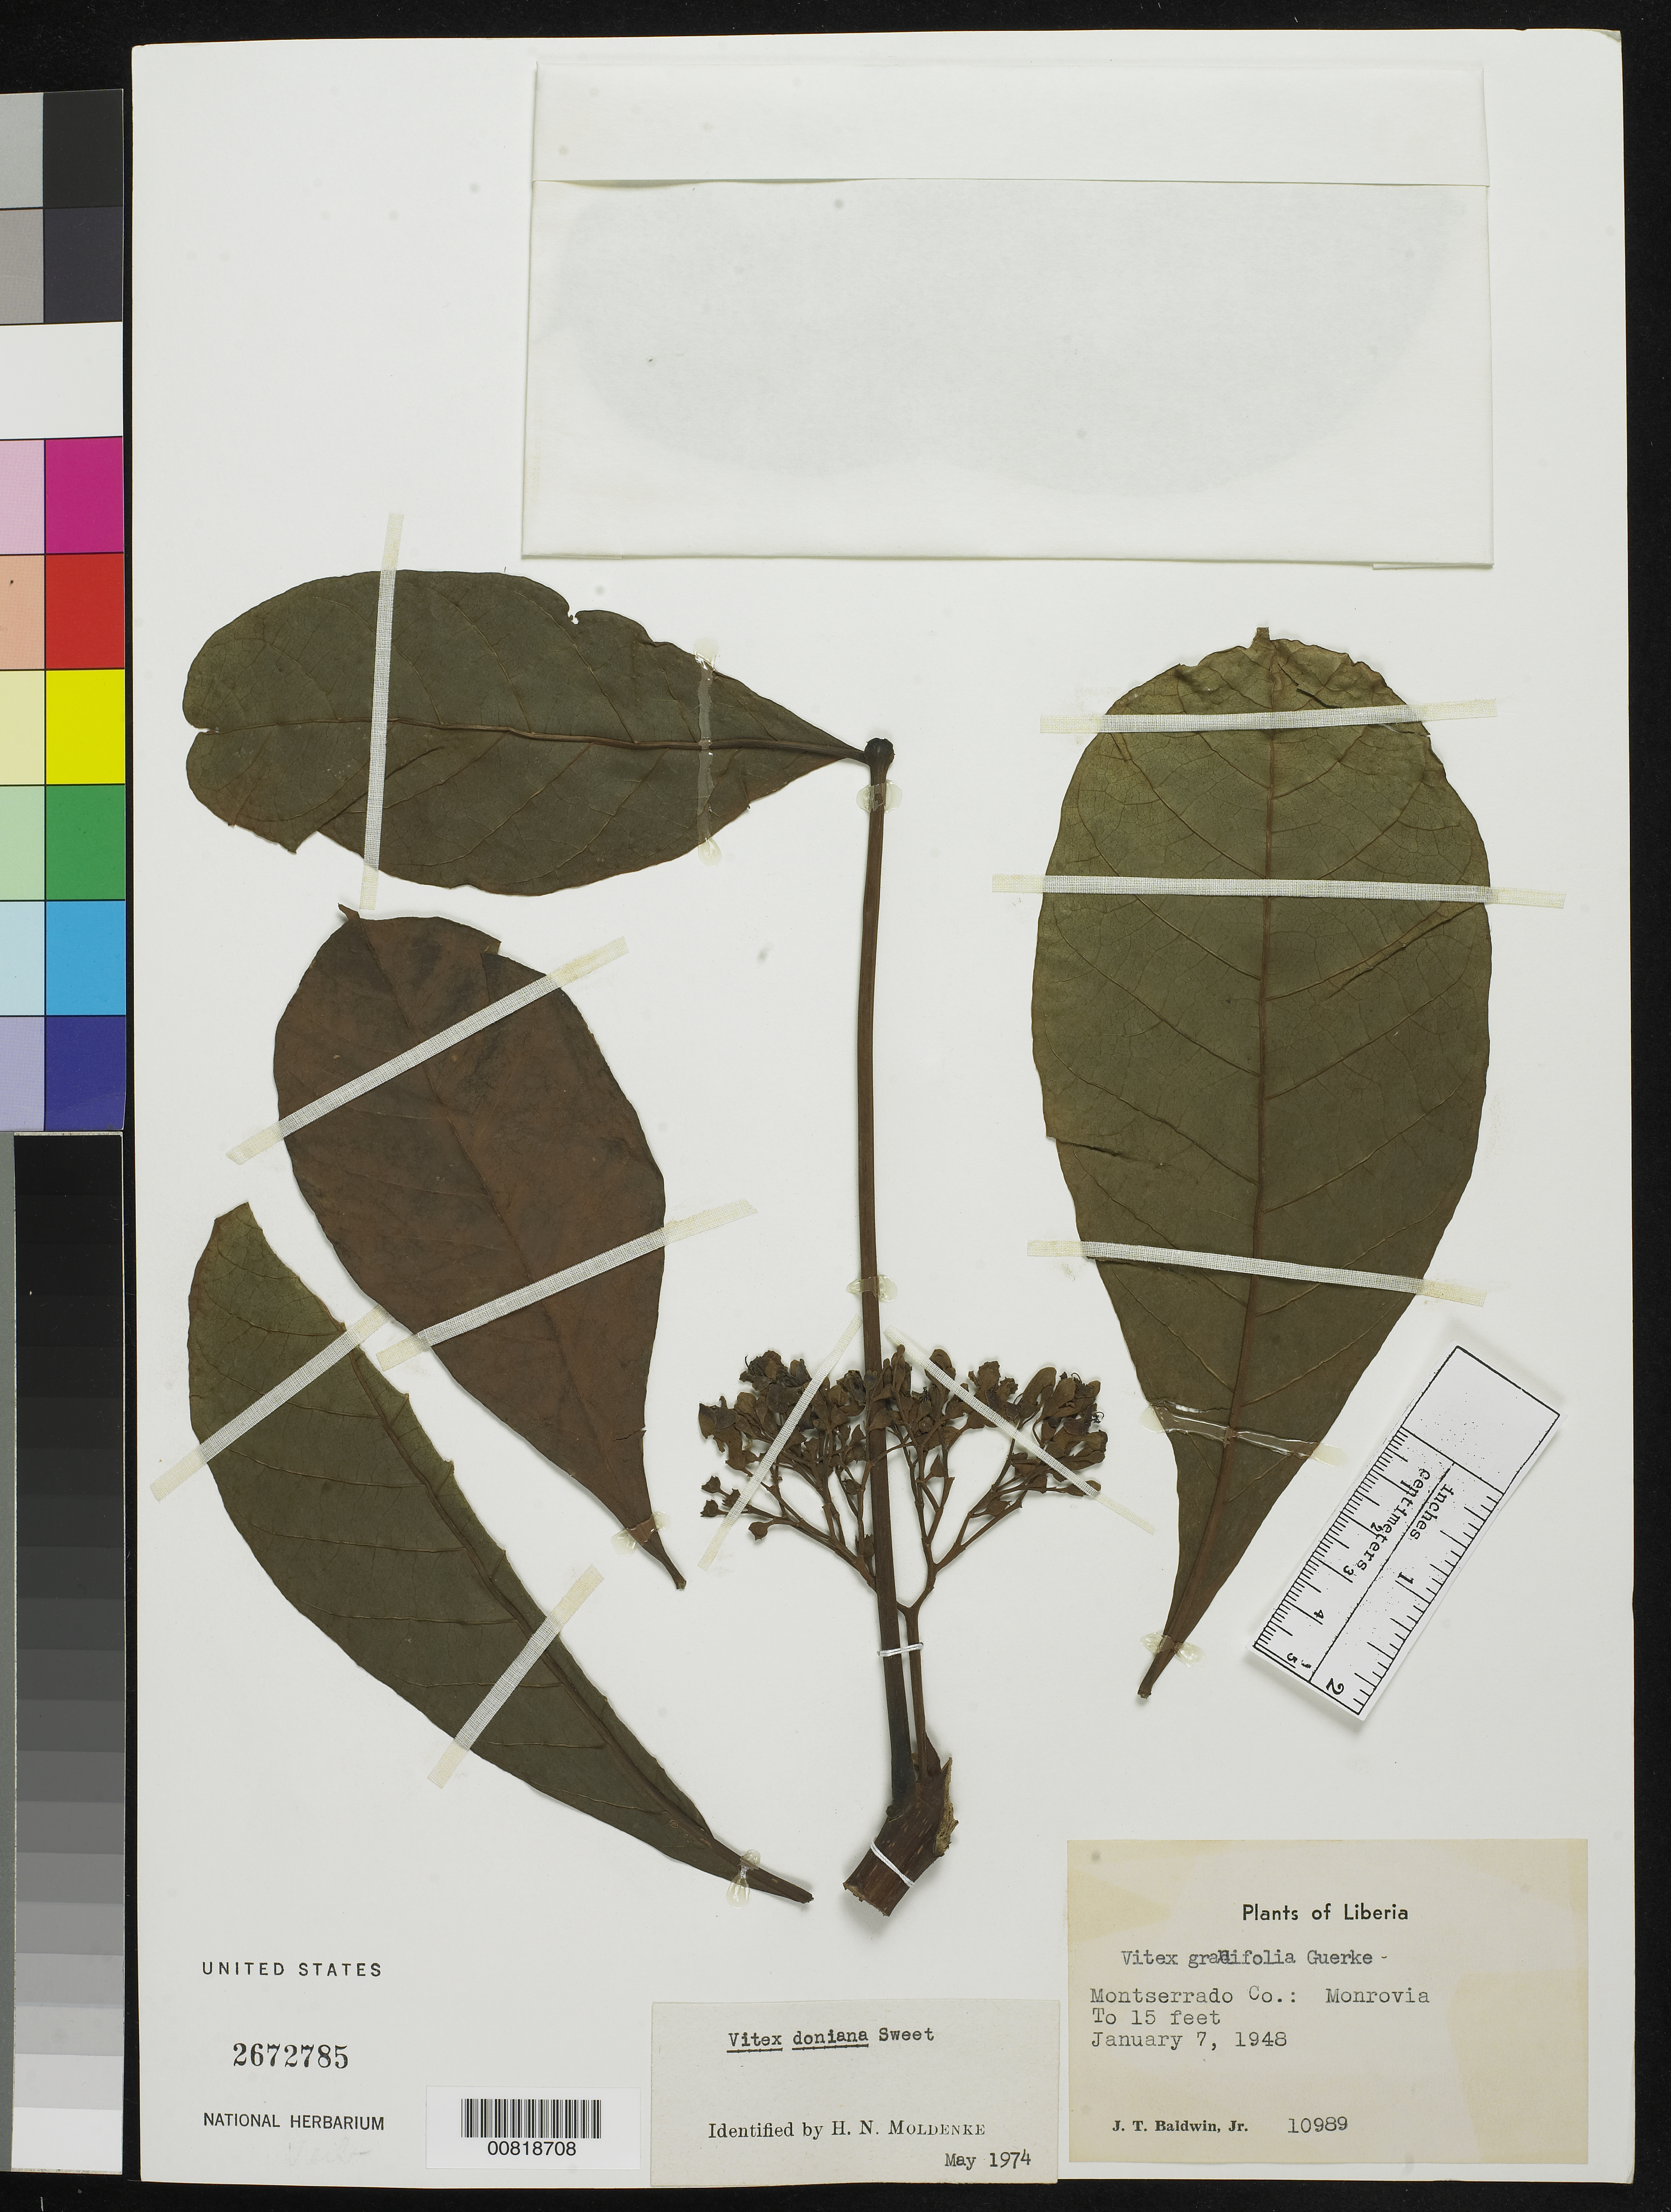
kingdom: Plantae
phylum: Tracheophyta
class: Magnoliopsida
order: Lamiales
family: Lamiaceae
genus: Vitex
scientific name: Vitex doniana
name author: Sweet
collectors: J. T. Baldwin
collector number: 10989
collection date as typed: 7 Jan 1948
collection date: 1948-01-07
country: Liberia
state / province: Montserrado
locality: Monrovia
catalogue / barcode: US 2672785